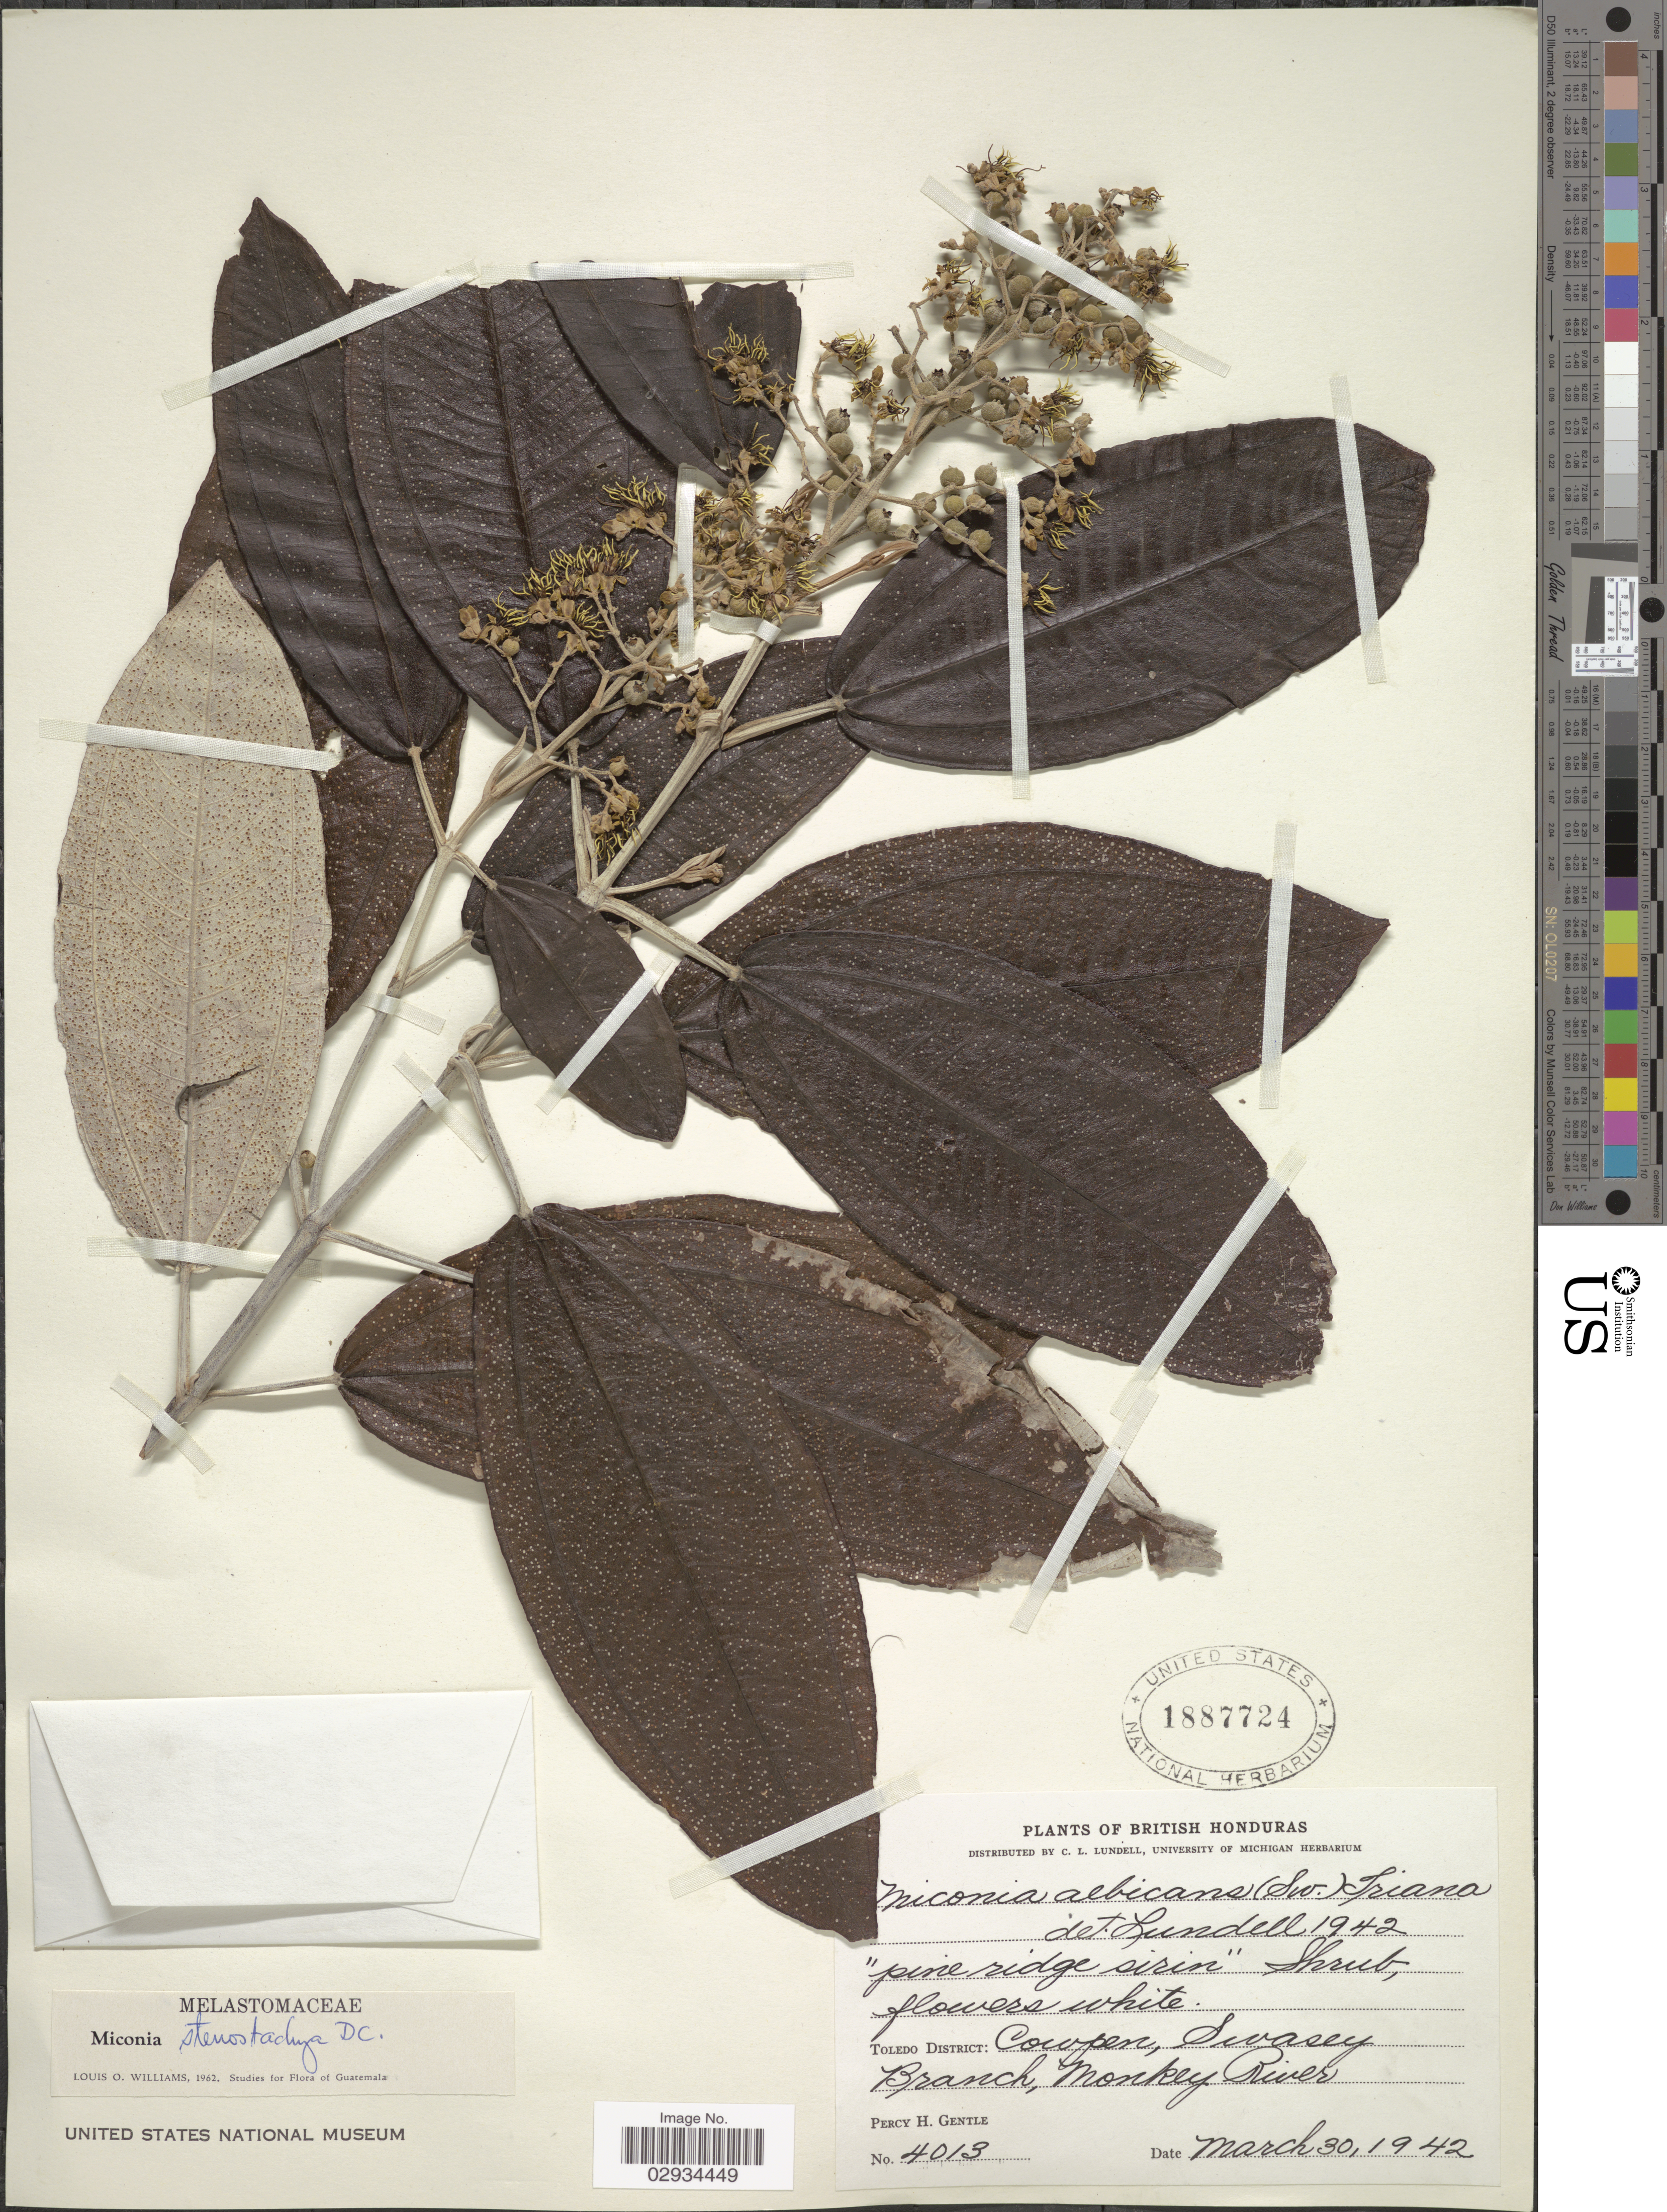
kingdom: Plantae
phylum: Tracheophyta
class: Magnoliopsida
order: Myrtales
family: Melastomataceae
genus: Miconia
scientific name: Miconia stenostachya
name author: DC.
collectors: P. H. Gentle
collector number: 4013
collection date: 1942-03-30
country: Belize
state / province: Toledo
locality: British Honduras. Toledo District: Cowpen, Swasey Branch, Monkey River.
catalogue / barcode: US 1887724